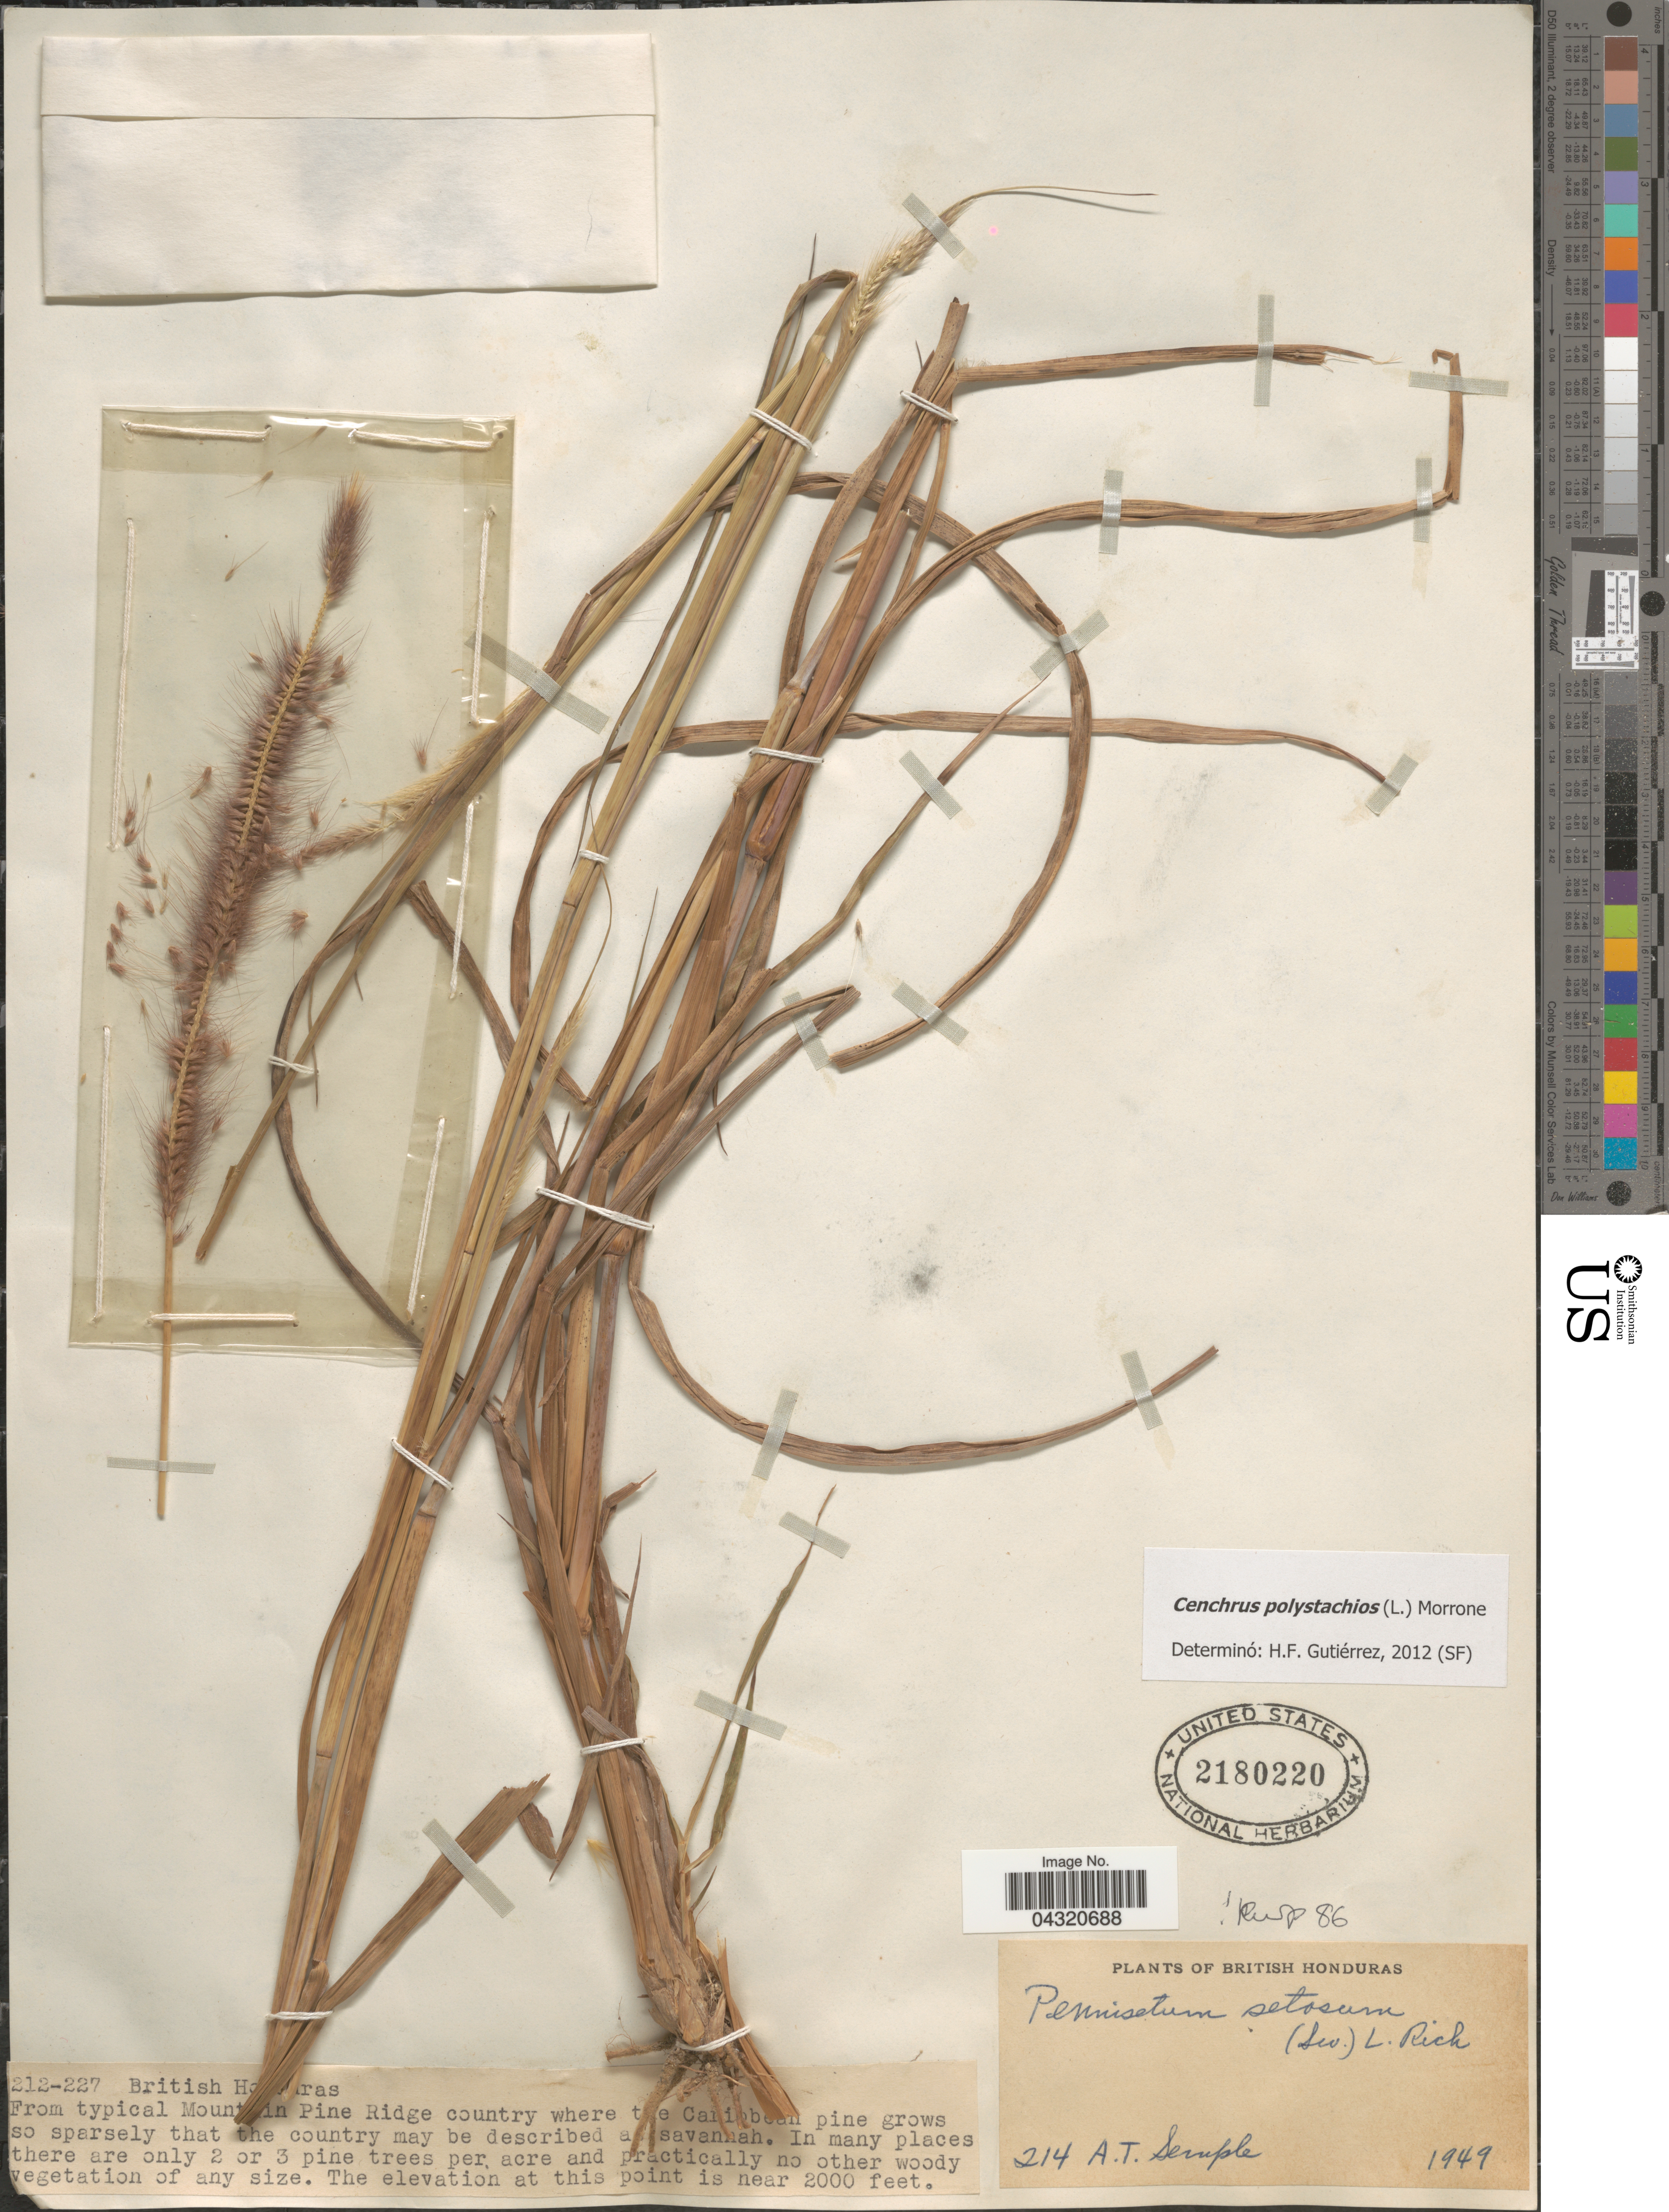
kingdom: Plantae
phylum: Tracheophyta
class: Liliopsida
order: Poales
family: Poaceae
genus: Cenchrus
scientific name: Cenchrus polystachios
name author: (L.) Morrone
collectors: A. Semple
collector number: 214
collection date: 1949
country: Belize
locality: British Honduras.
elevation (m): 610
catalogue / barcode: US 2180220